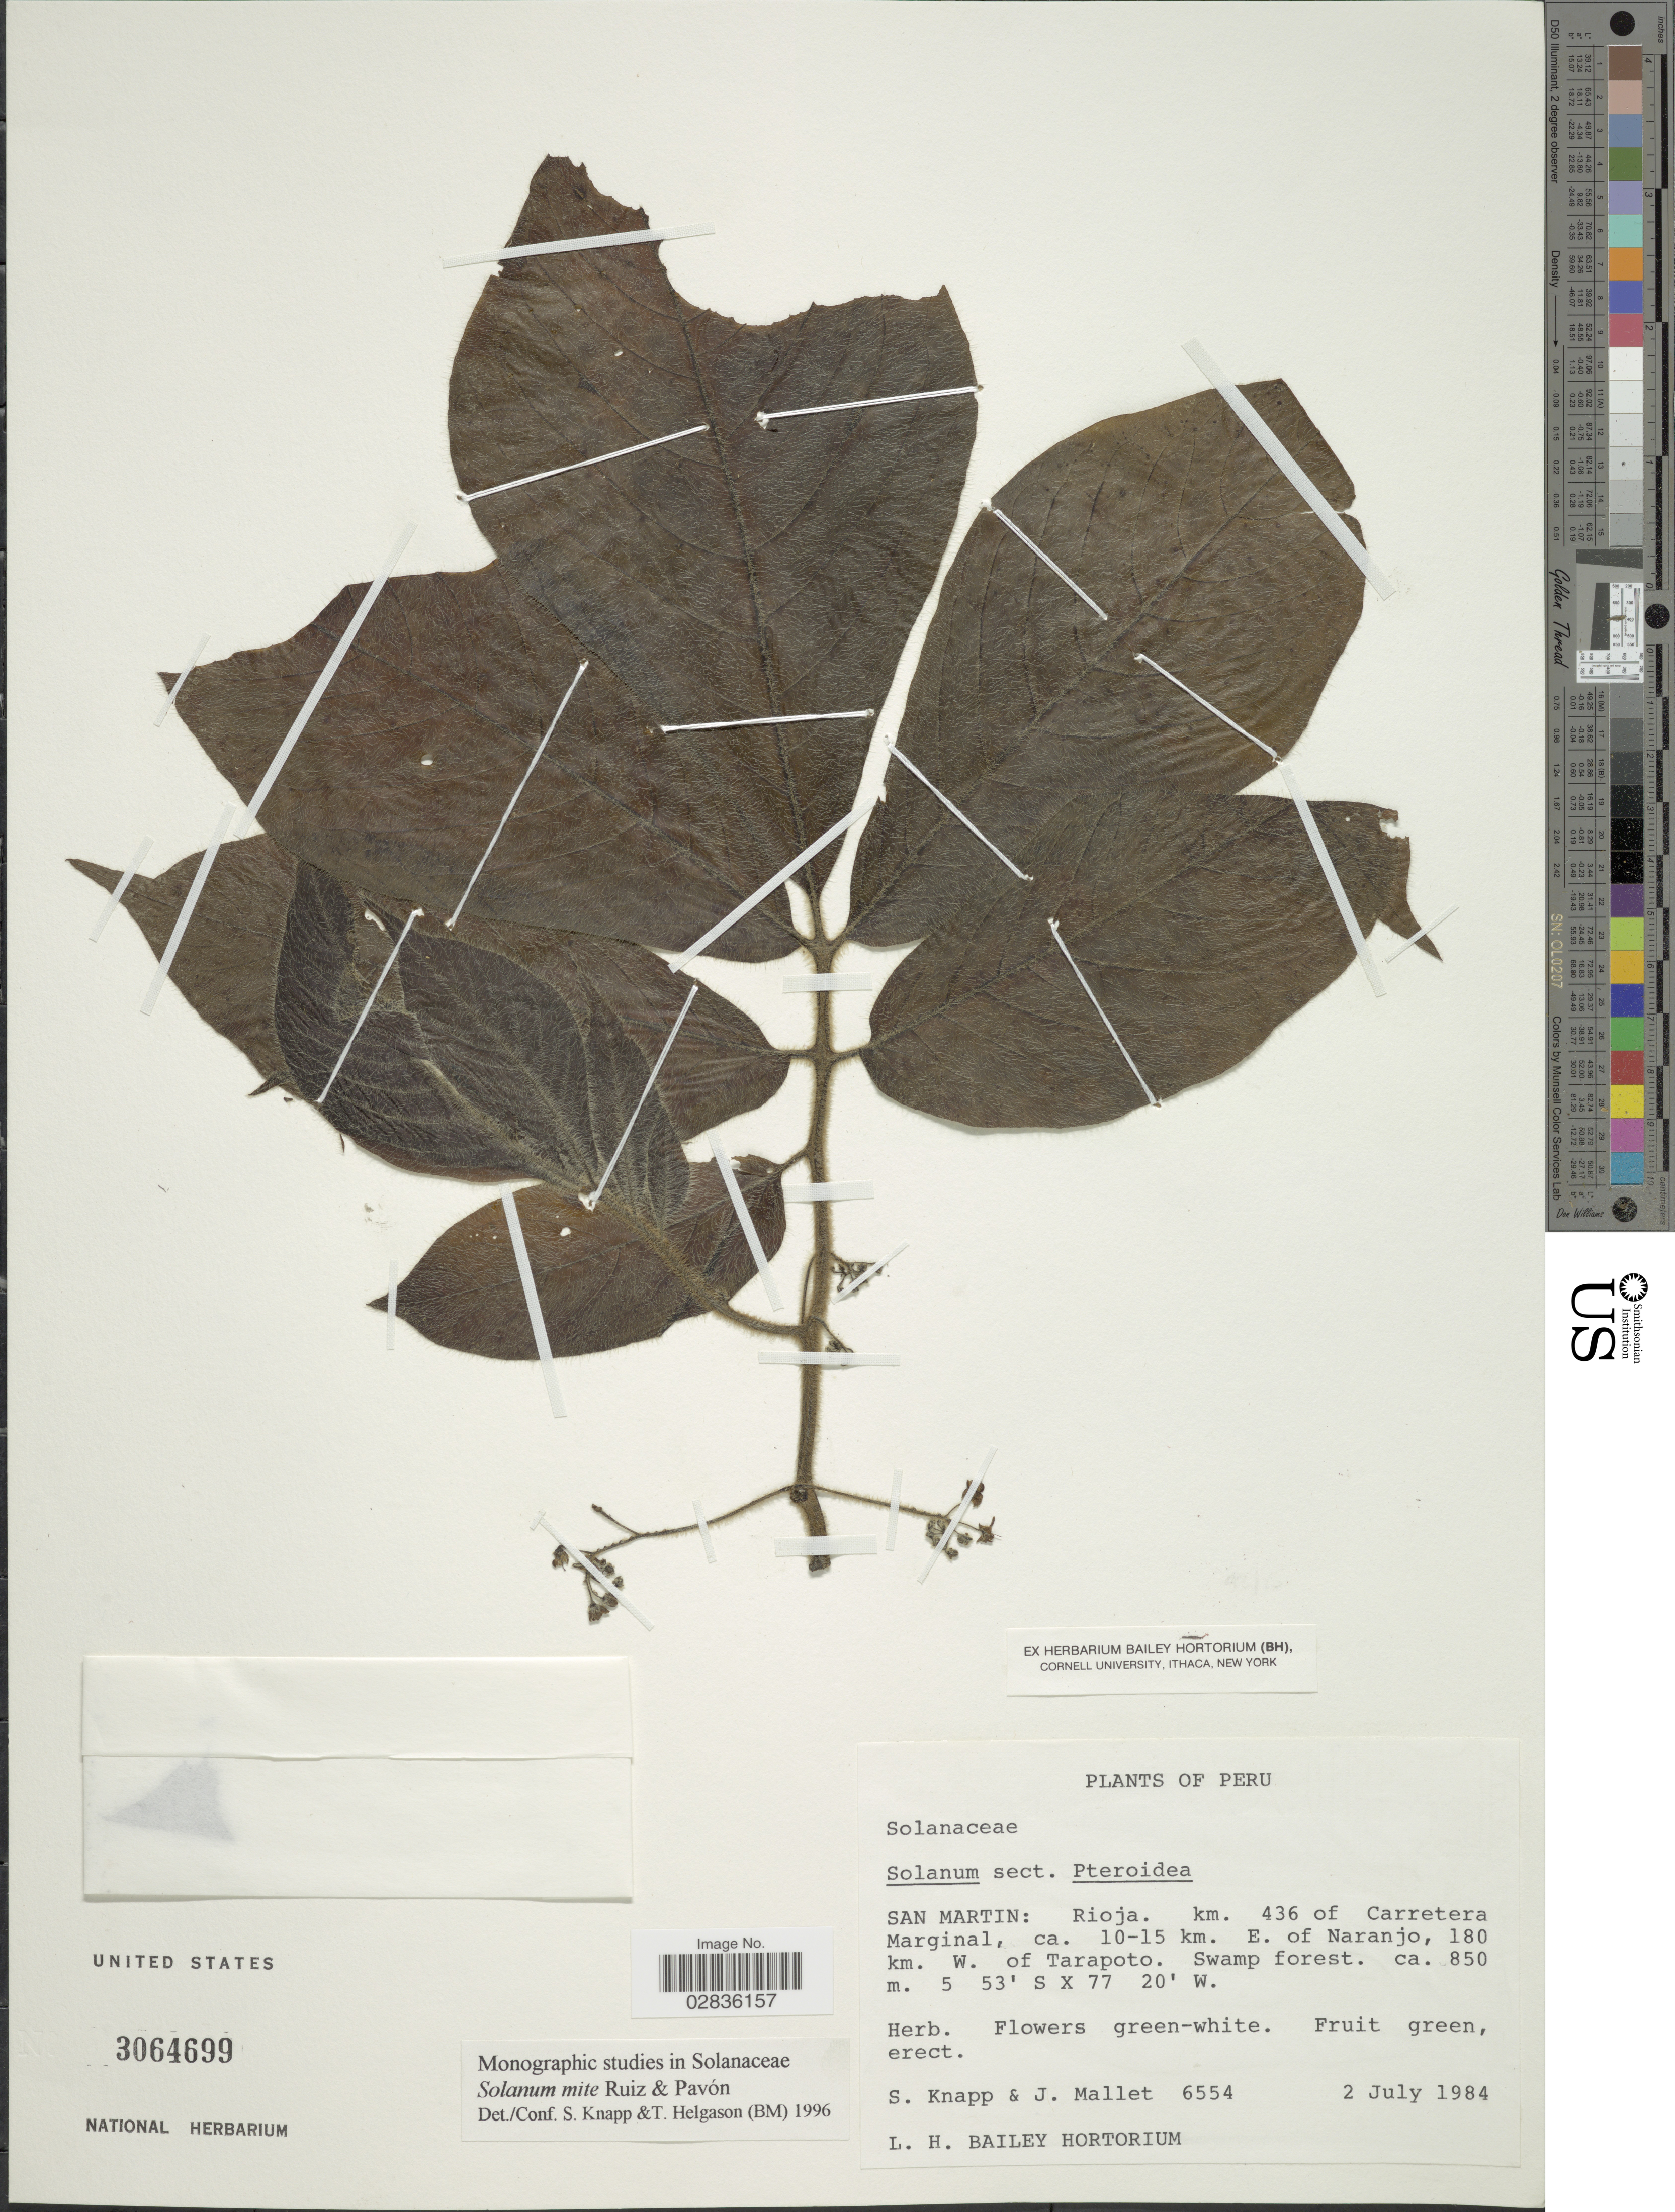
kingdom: Plantae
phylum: Tracheophyta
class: Magnoliopsida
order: Solanales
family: Solanaceae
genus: Solanum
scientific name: Solanum mite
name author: Ruiz & Pav.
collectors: S. Knapp & J. Mallet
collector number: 6554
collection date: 1984-07-02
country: Peru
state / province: San Martín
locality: Rioja. km. 436 of Carretera Marginal, ca. 10-15 km. E. of Naranjo, 180 km. W. of Tarapato.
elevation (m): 850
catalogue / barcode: US 3064699